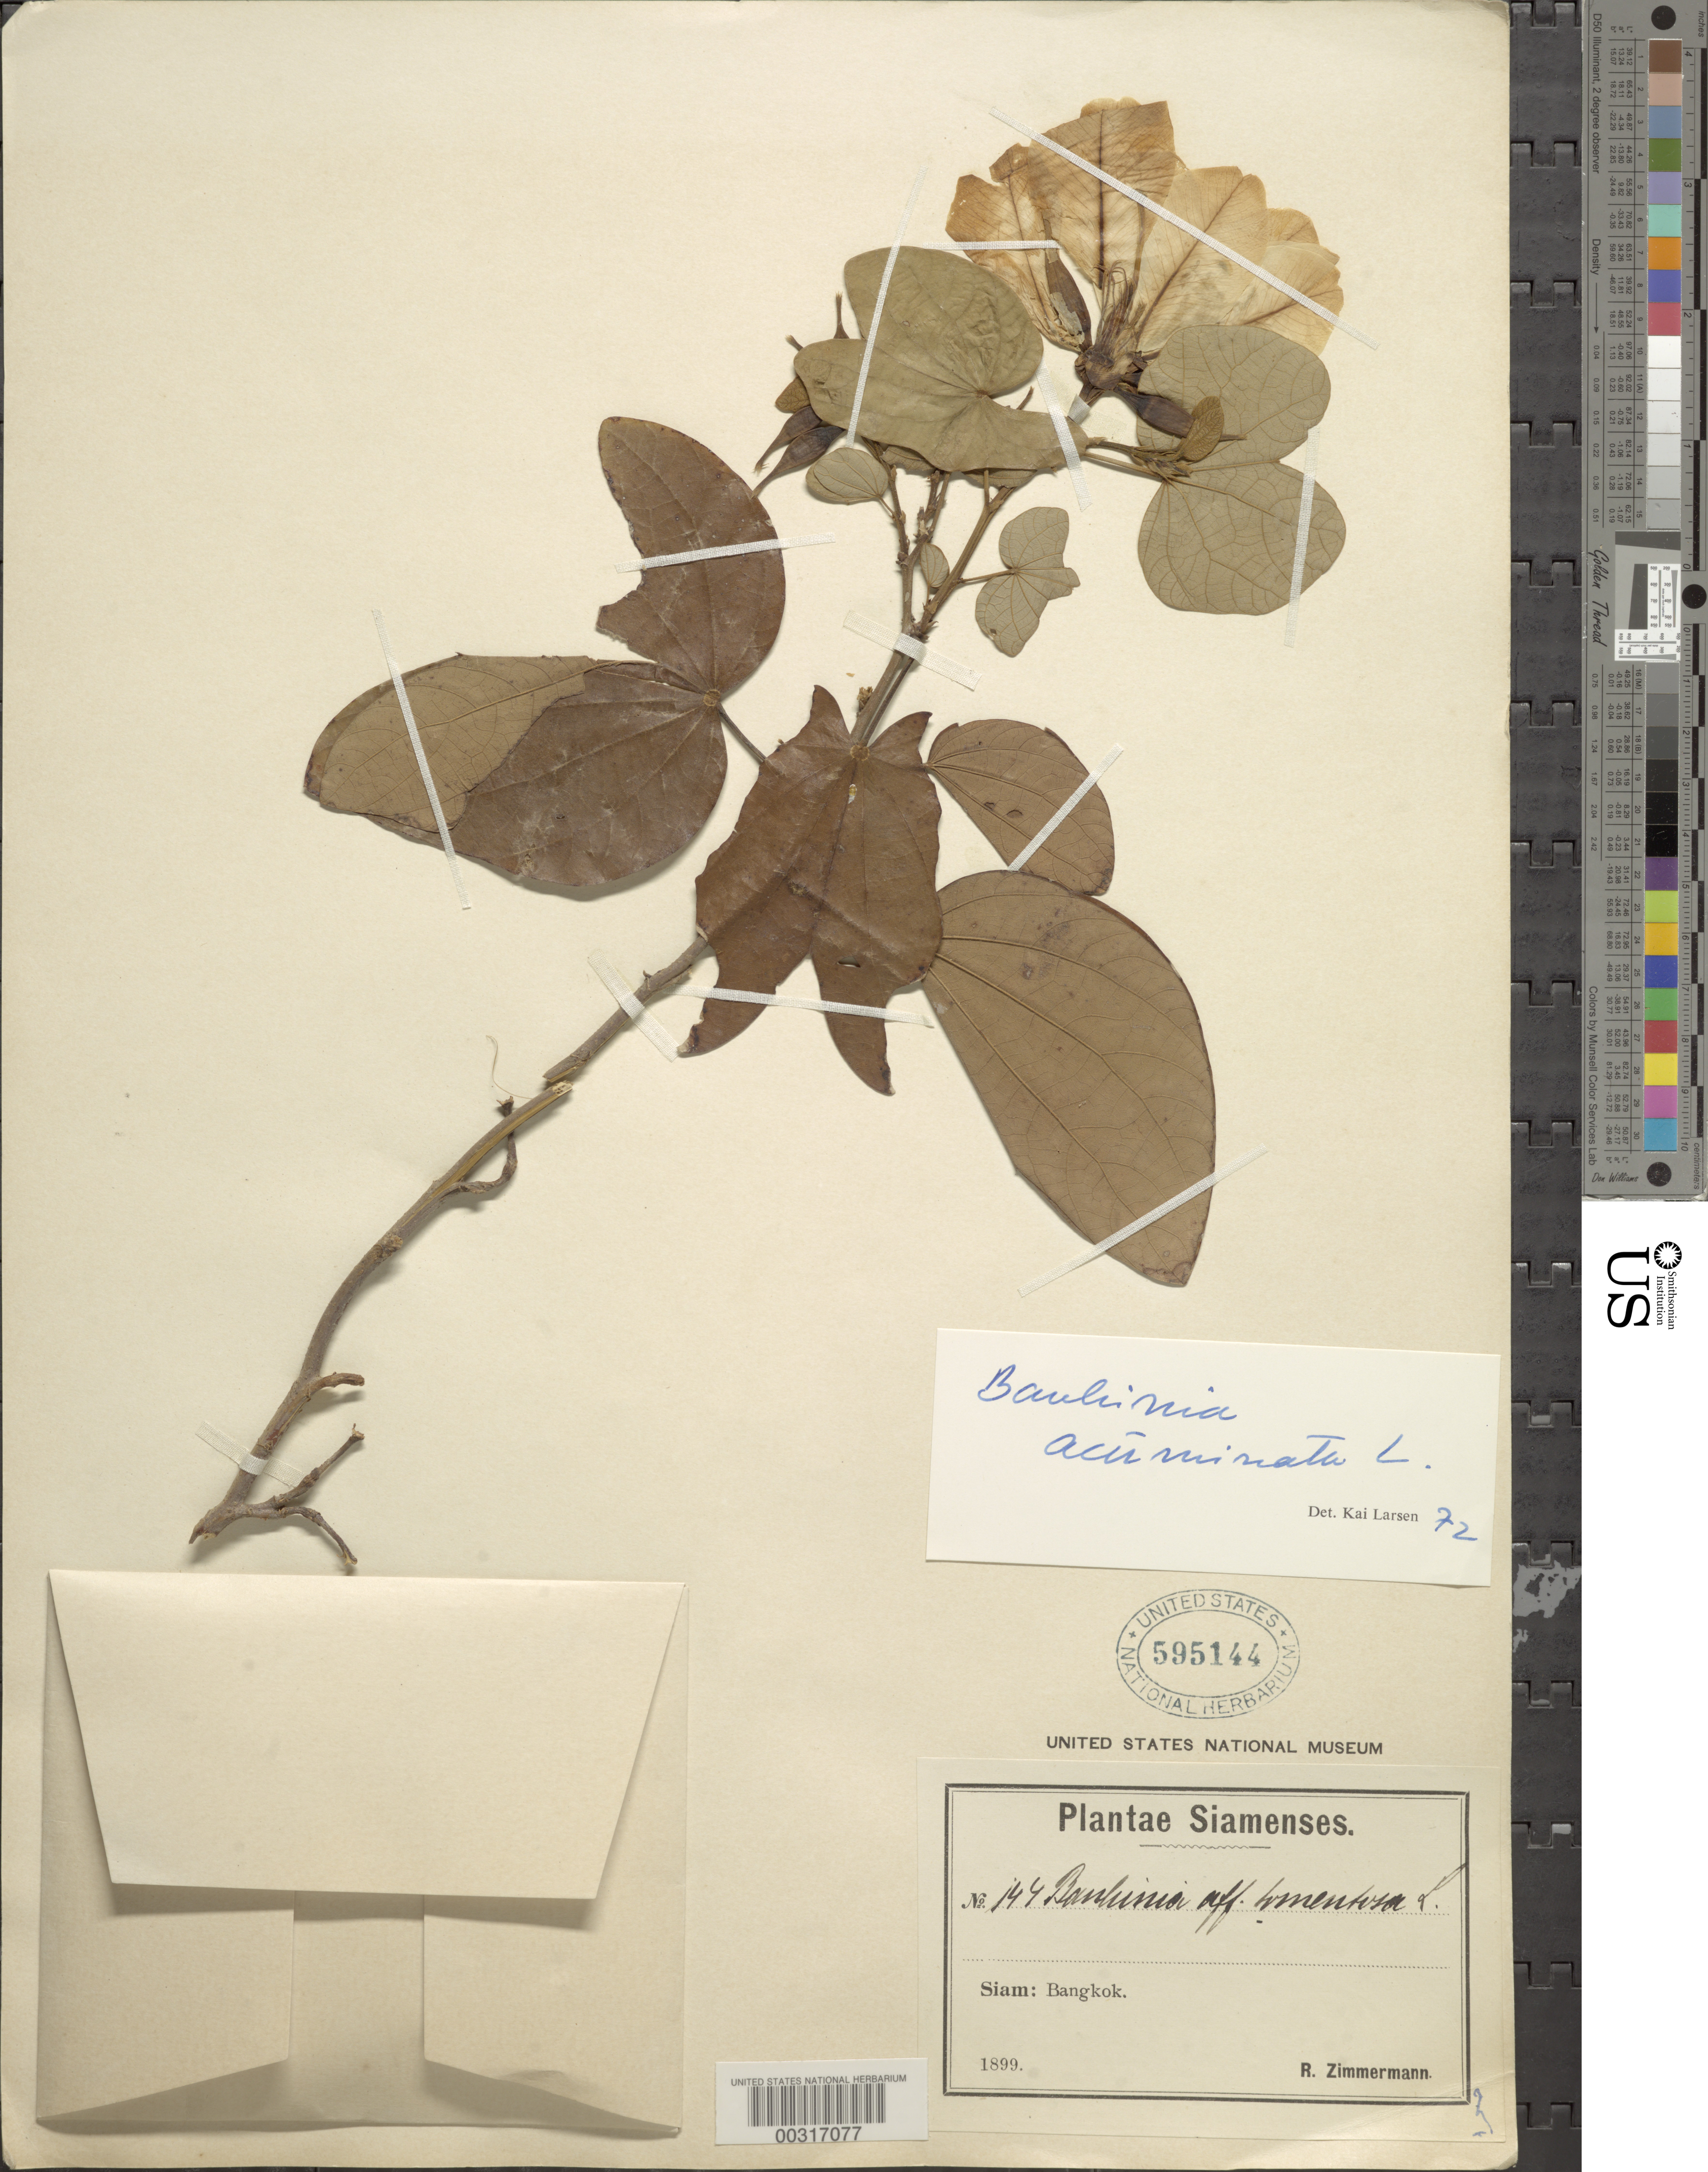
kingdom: Plantae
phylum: Tracheophyta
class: Magnoliopsida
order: Fabales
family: Fabaceae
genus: Bauhinia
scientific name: Bauhinia acuminata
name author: L.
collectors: R. Zimmermann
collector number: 144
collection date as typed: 1899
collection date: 1899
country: Thailand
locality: Bangkok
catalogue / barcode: US 595144